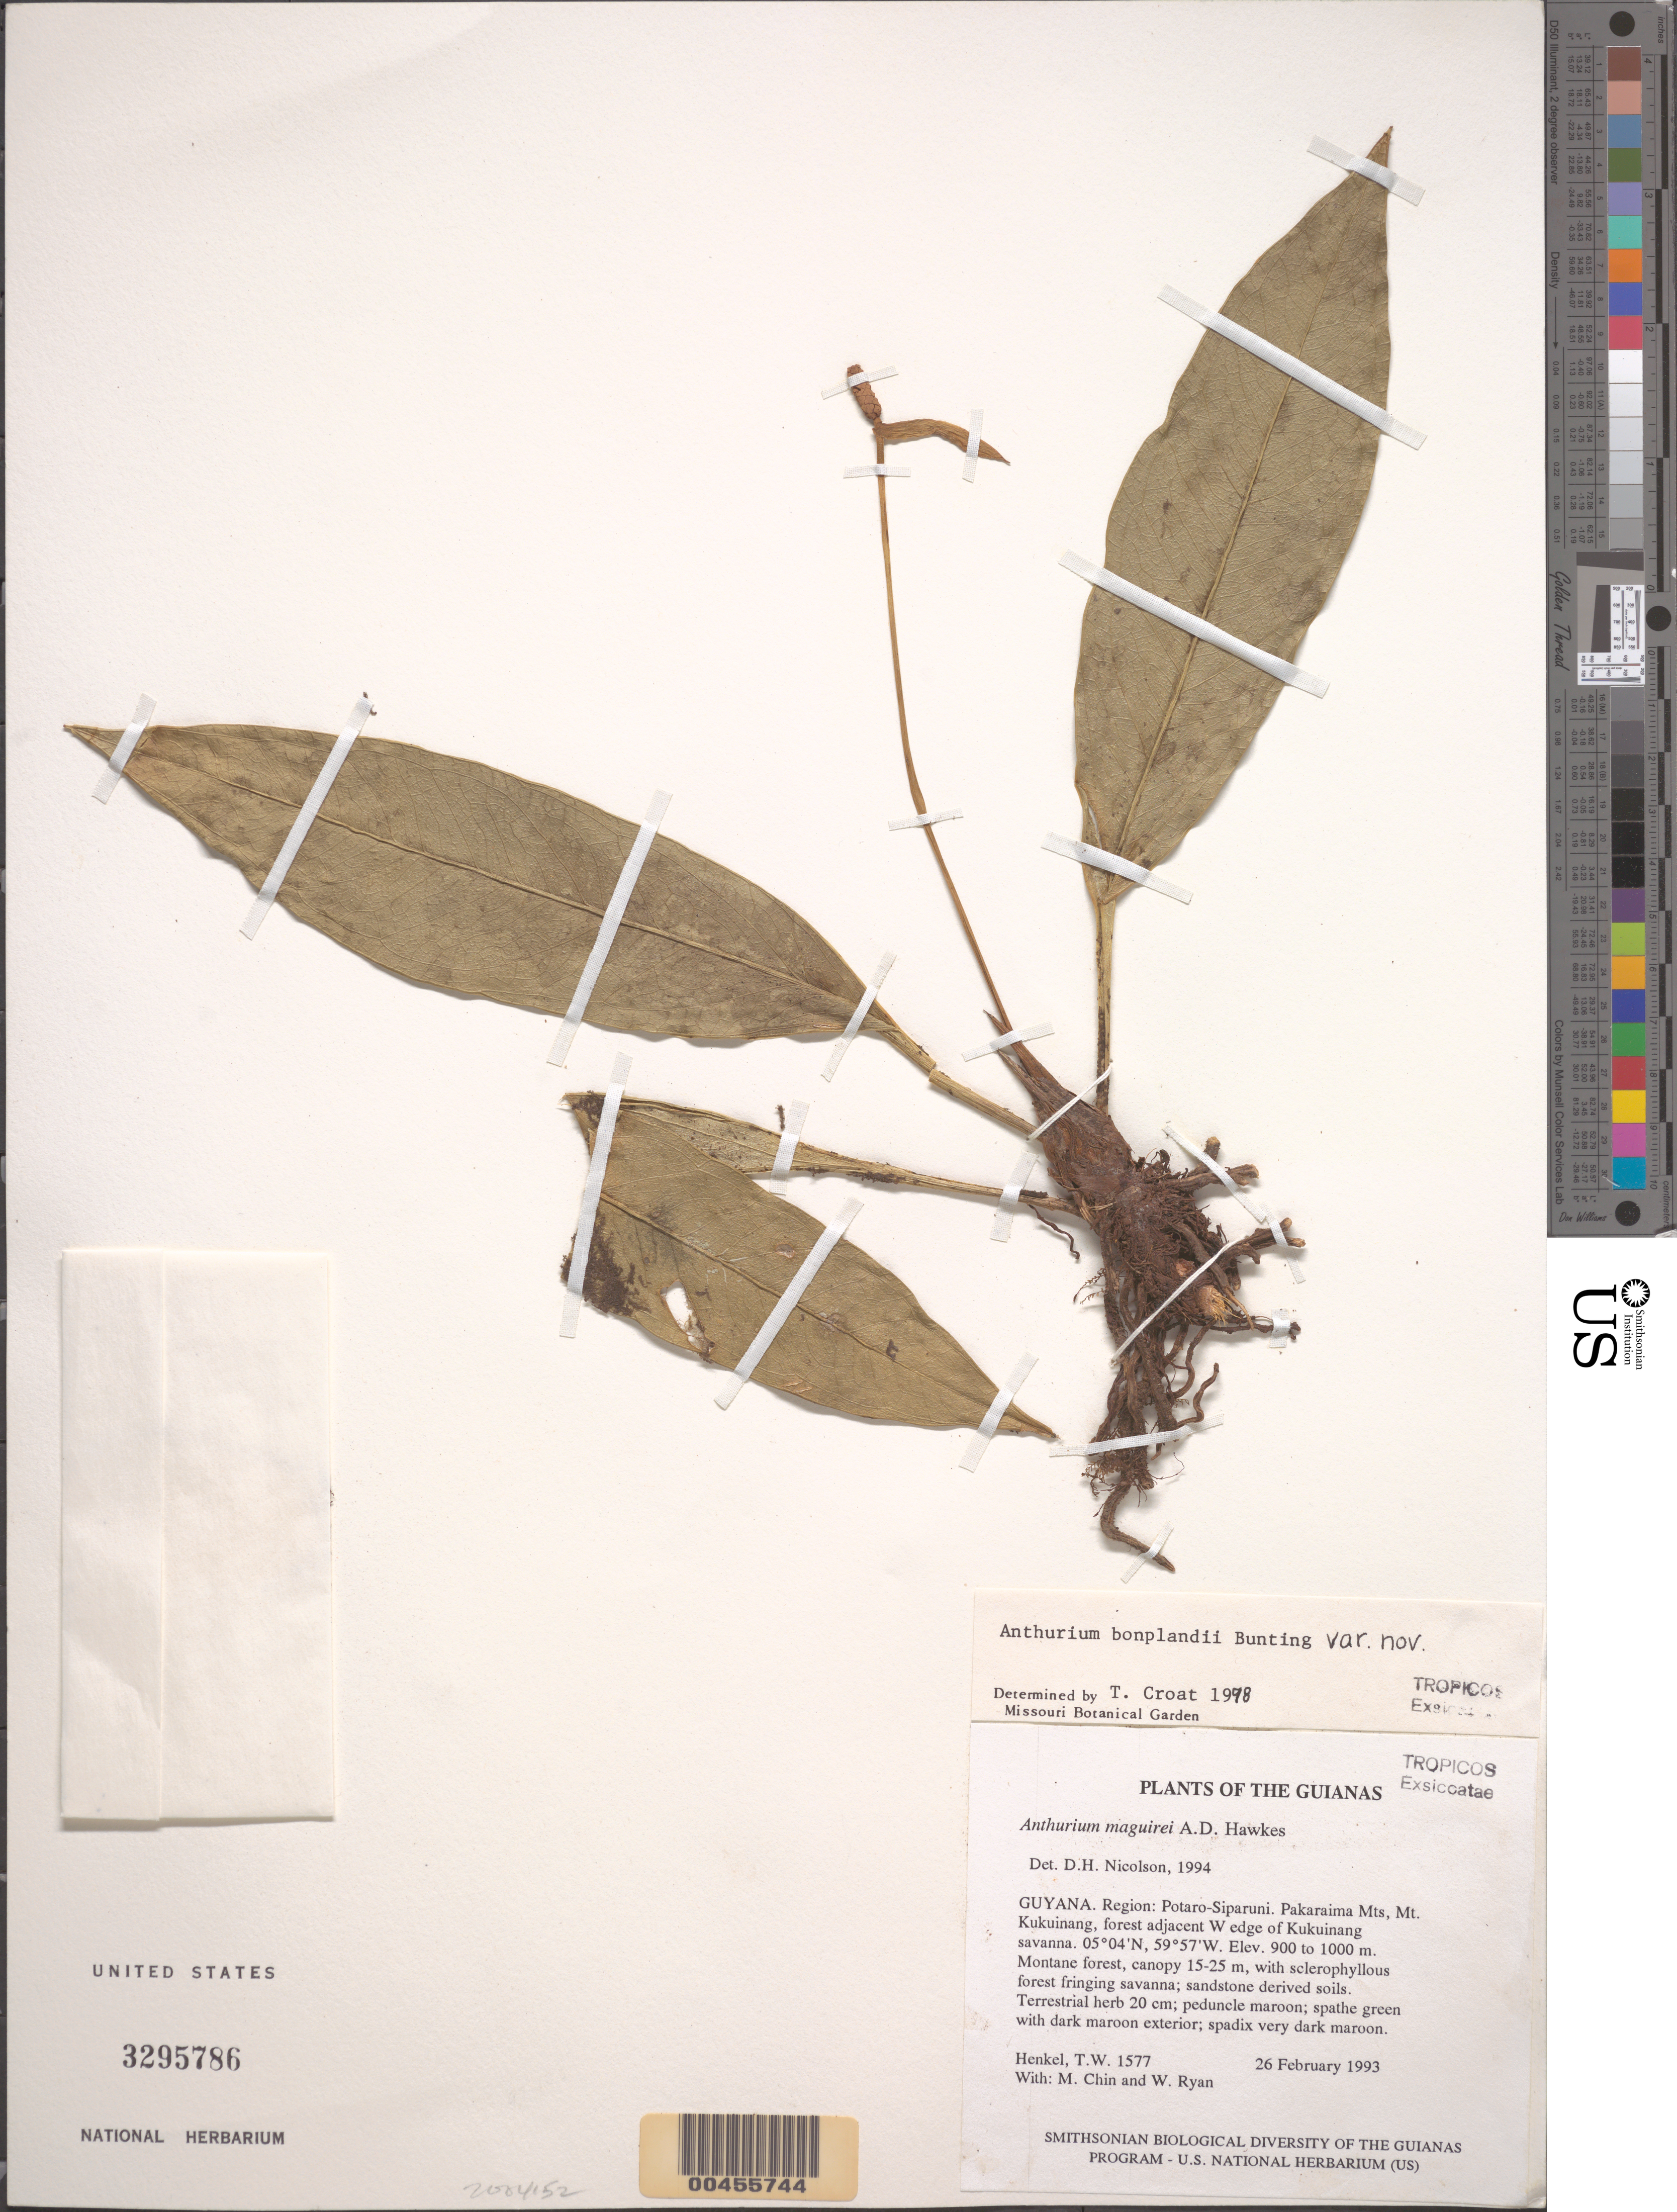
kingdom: Plantae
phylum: Tracheophyta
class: Liliopsida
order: Alismatales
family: Araceae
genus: Anthurium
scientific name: Anthurium bonplandii G.S. Bunting var. nov. ?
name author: G.S. Bunting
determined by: Croat, Thomas B., Missouri Botanical Garden (MO)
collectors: T. Henkel, M. Chin & W. Ryan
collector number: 1577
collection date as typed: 26 February 1993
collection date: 1993-02-26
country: Guyana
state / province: Potaro-Siparuni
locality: Pakaraima Mts, Mt. Kukuinang, forest adjacent W edge of Kukuinang savanna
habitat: Montane forest, canopy 15-25 m, with sclerophyllous forest fringing savanna; sandstone derived soils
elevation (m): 900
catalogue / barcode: US 3295786